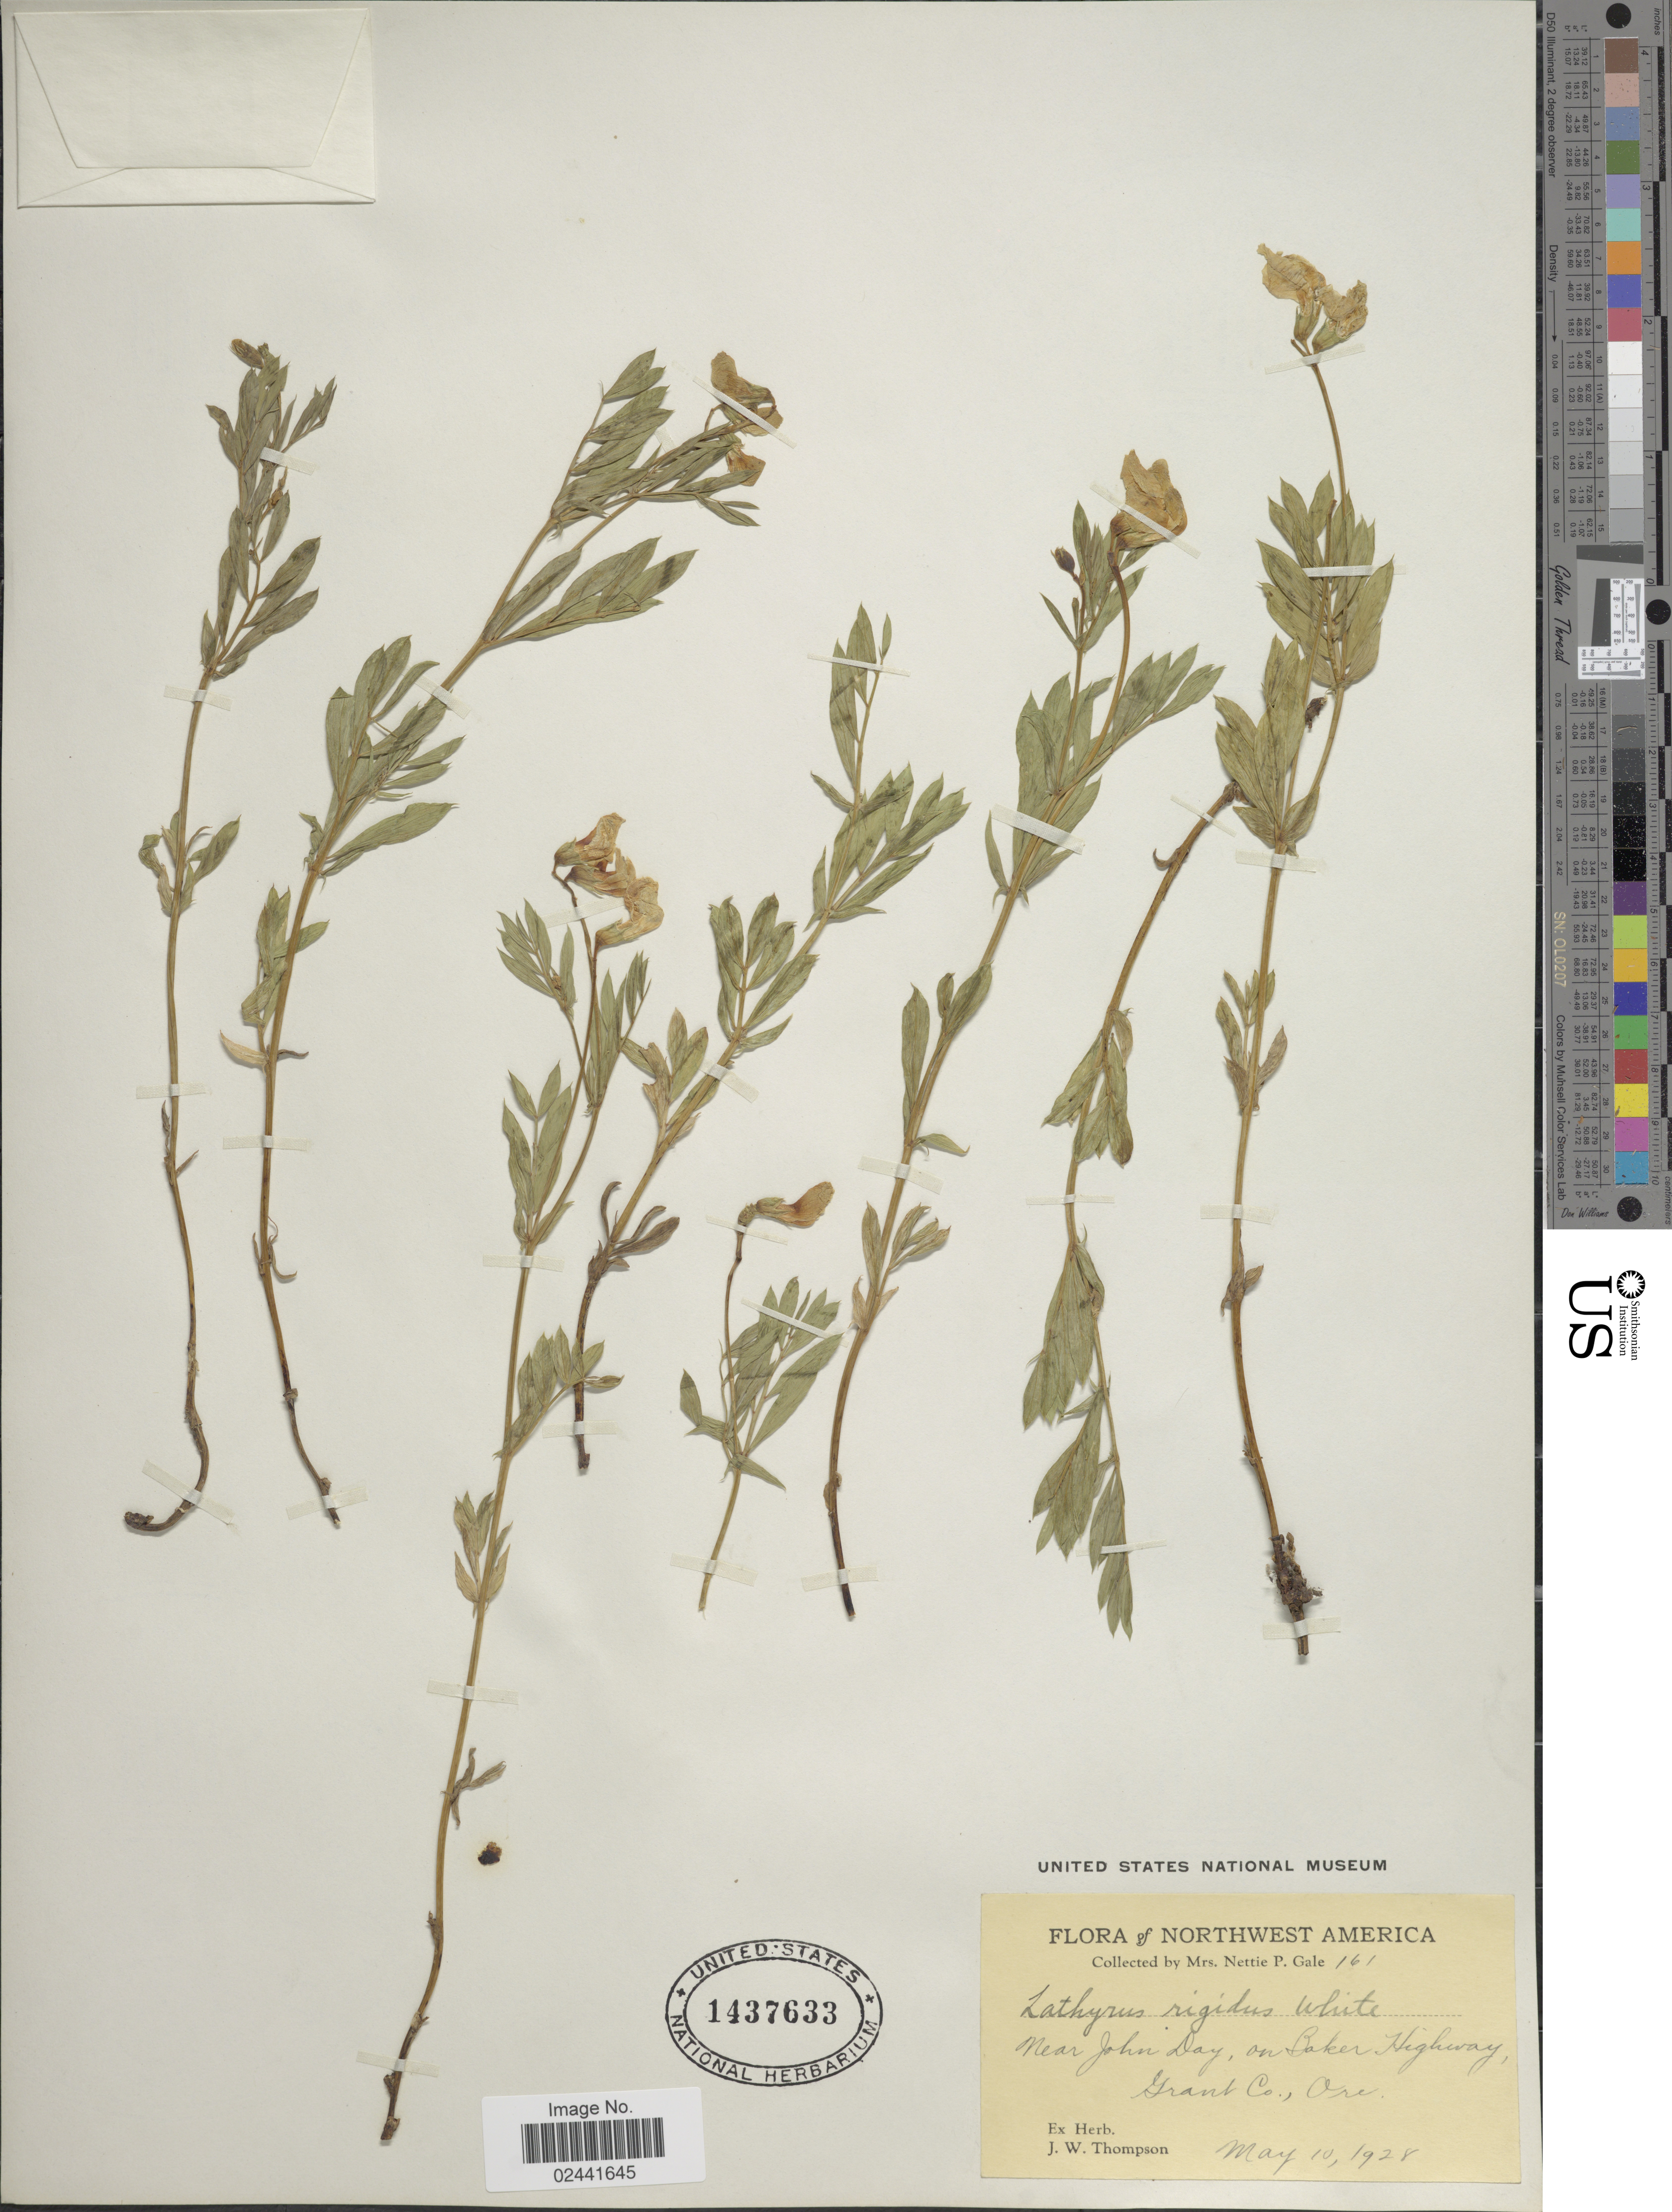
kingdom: Plantae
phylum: Tracheophyta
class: Magnoliopsida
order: Fabales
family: Fabaceae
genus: Lathyrus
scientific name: Lathyrus rigidus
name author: T.G. White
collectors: N. Gale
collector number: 161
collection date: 1928-05-10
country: United States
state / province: Oregon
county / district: Grant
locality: Northwest America, Near John Day, on Baker Highway, Grant Co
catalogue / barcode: US 1437633